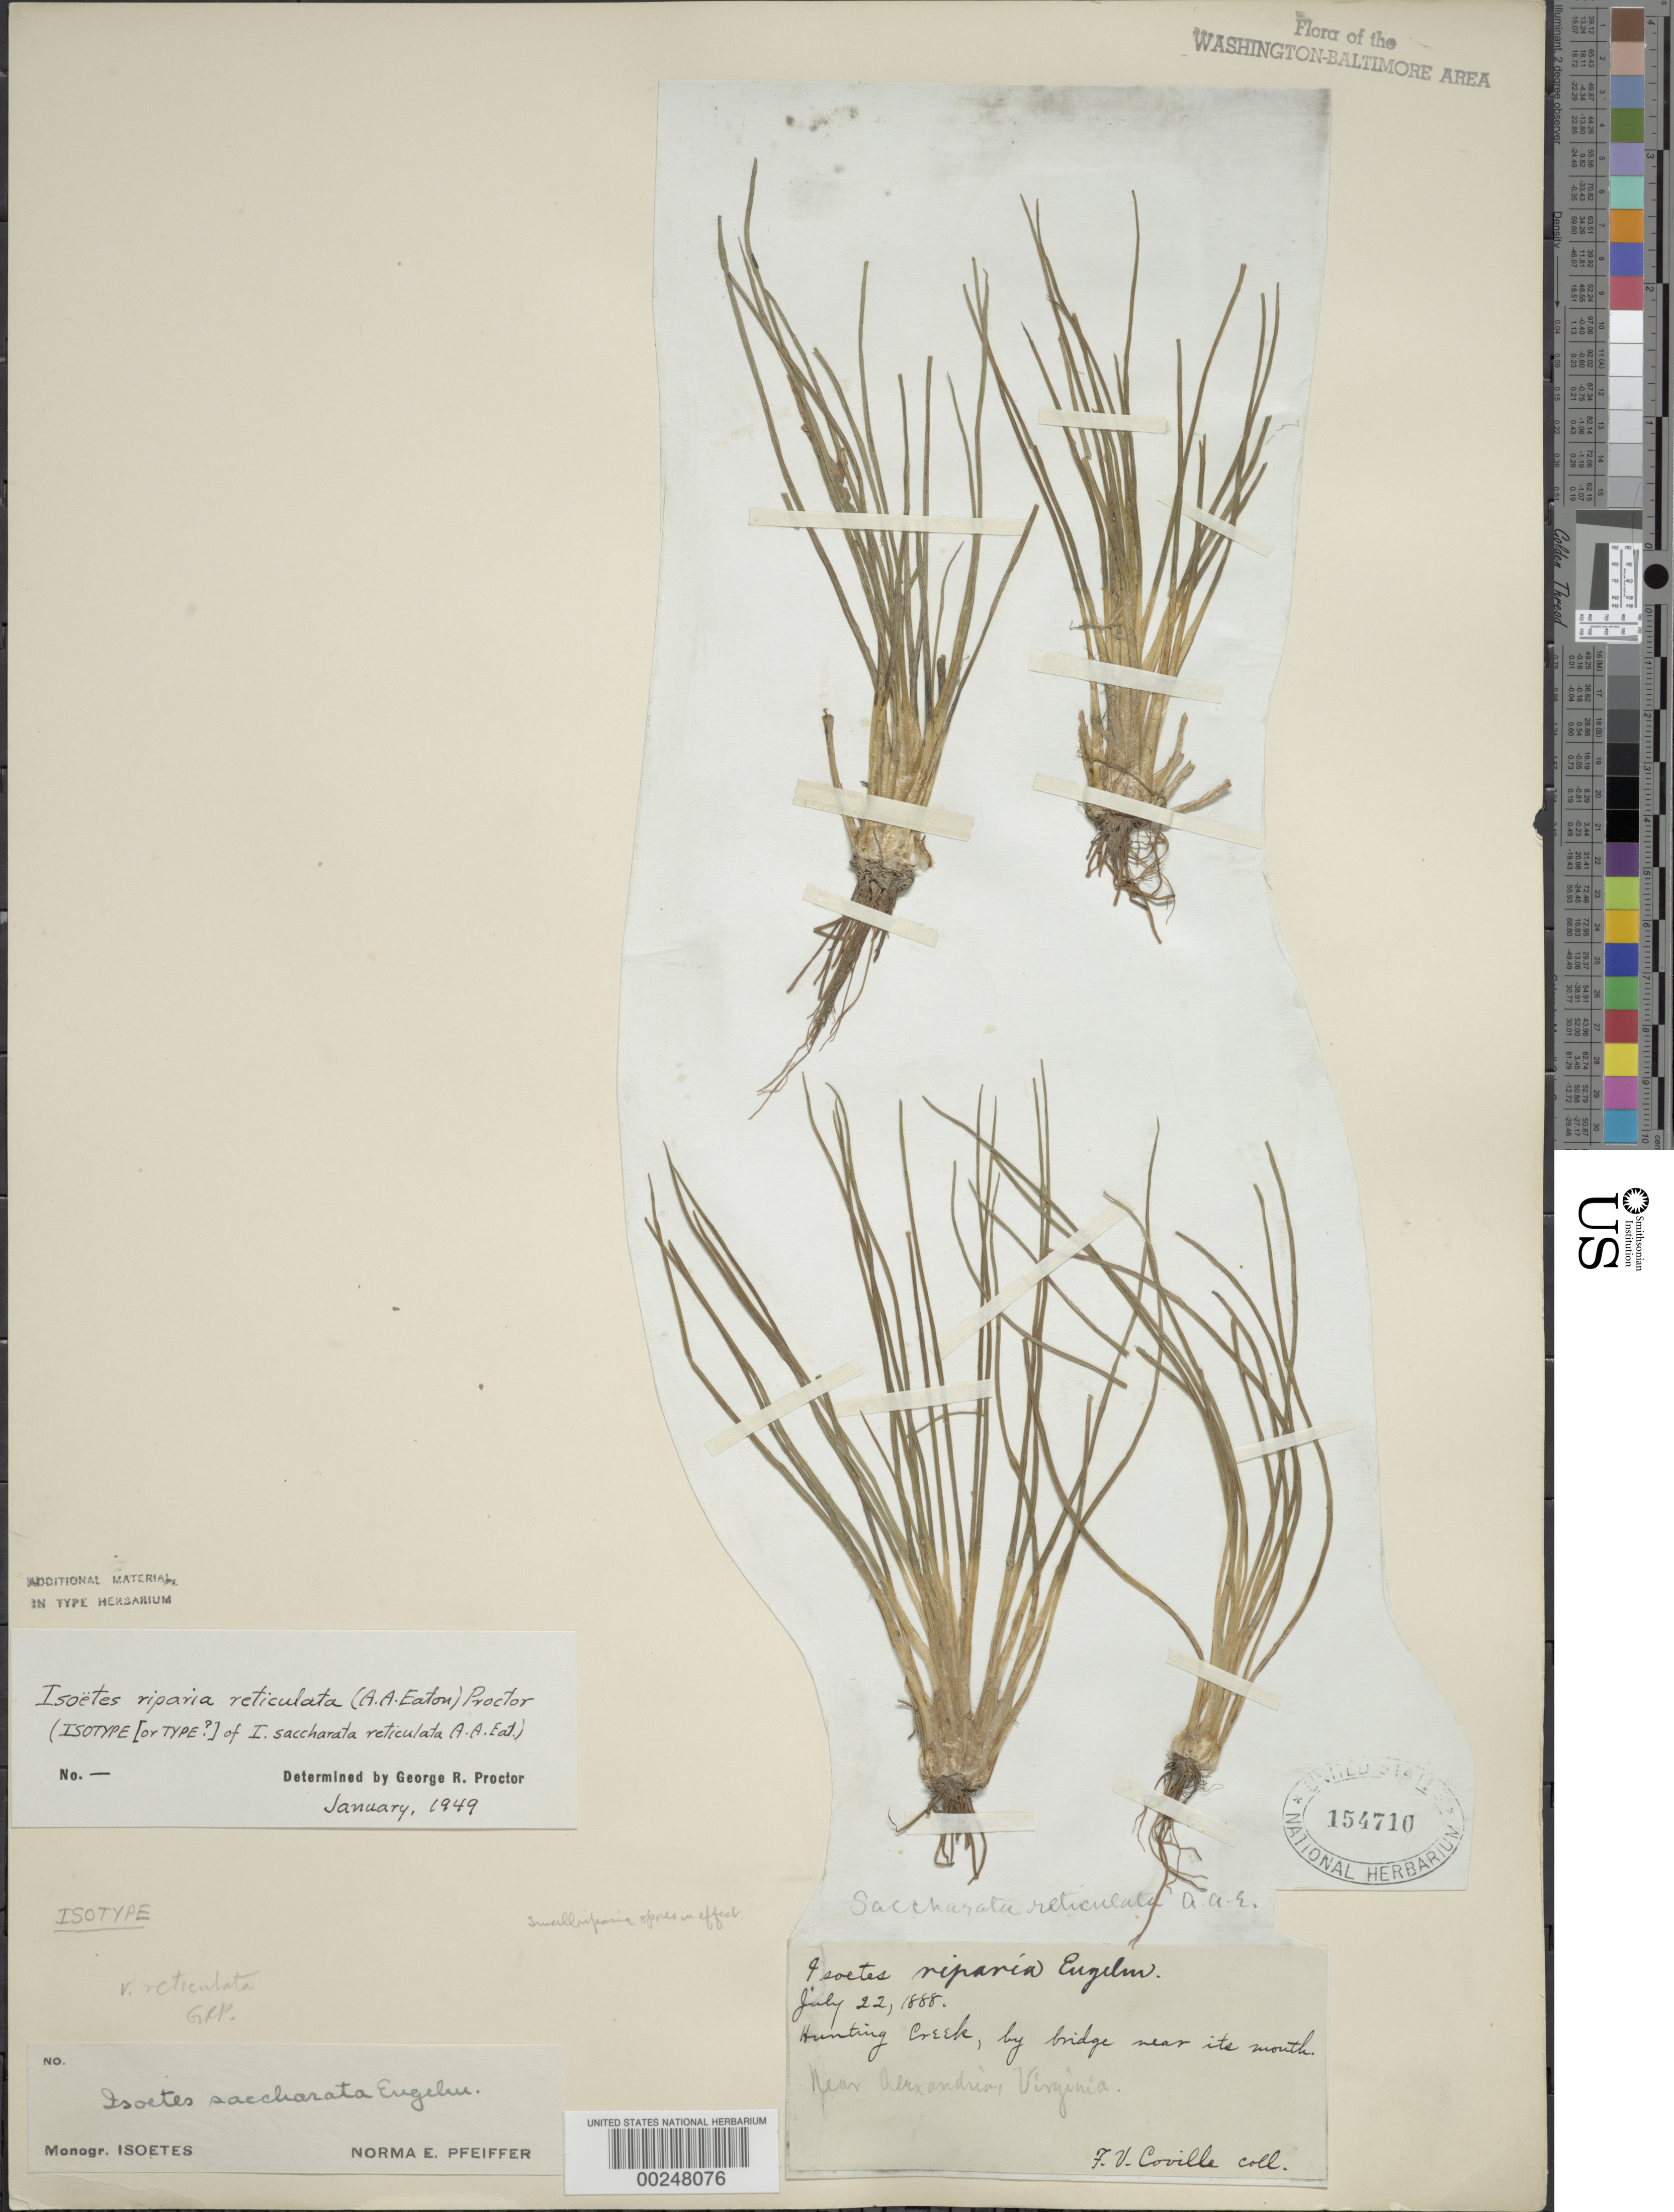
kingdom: Plantae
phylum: Tracheophyta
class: Lycopodiopsida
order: Isoetales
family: Isoetaceae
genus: Isoetes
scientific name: Isoetes saccharata var. reticulata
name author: A.A. Eaton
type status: Isosyntype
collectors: F. V. Coville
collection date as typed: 22 Jul 1888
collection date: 1888-07-22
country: United States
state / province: Virginia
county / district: Fairfax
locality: Hunting Creek, mouth vicinity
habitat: By bridge near mouth of creek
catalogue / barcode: US 154710